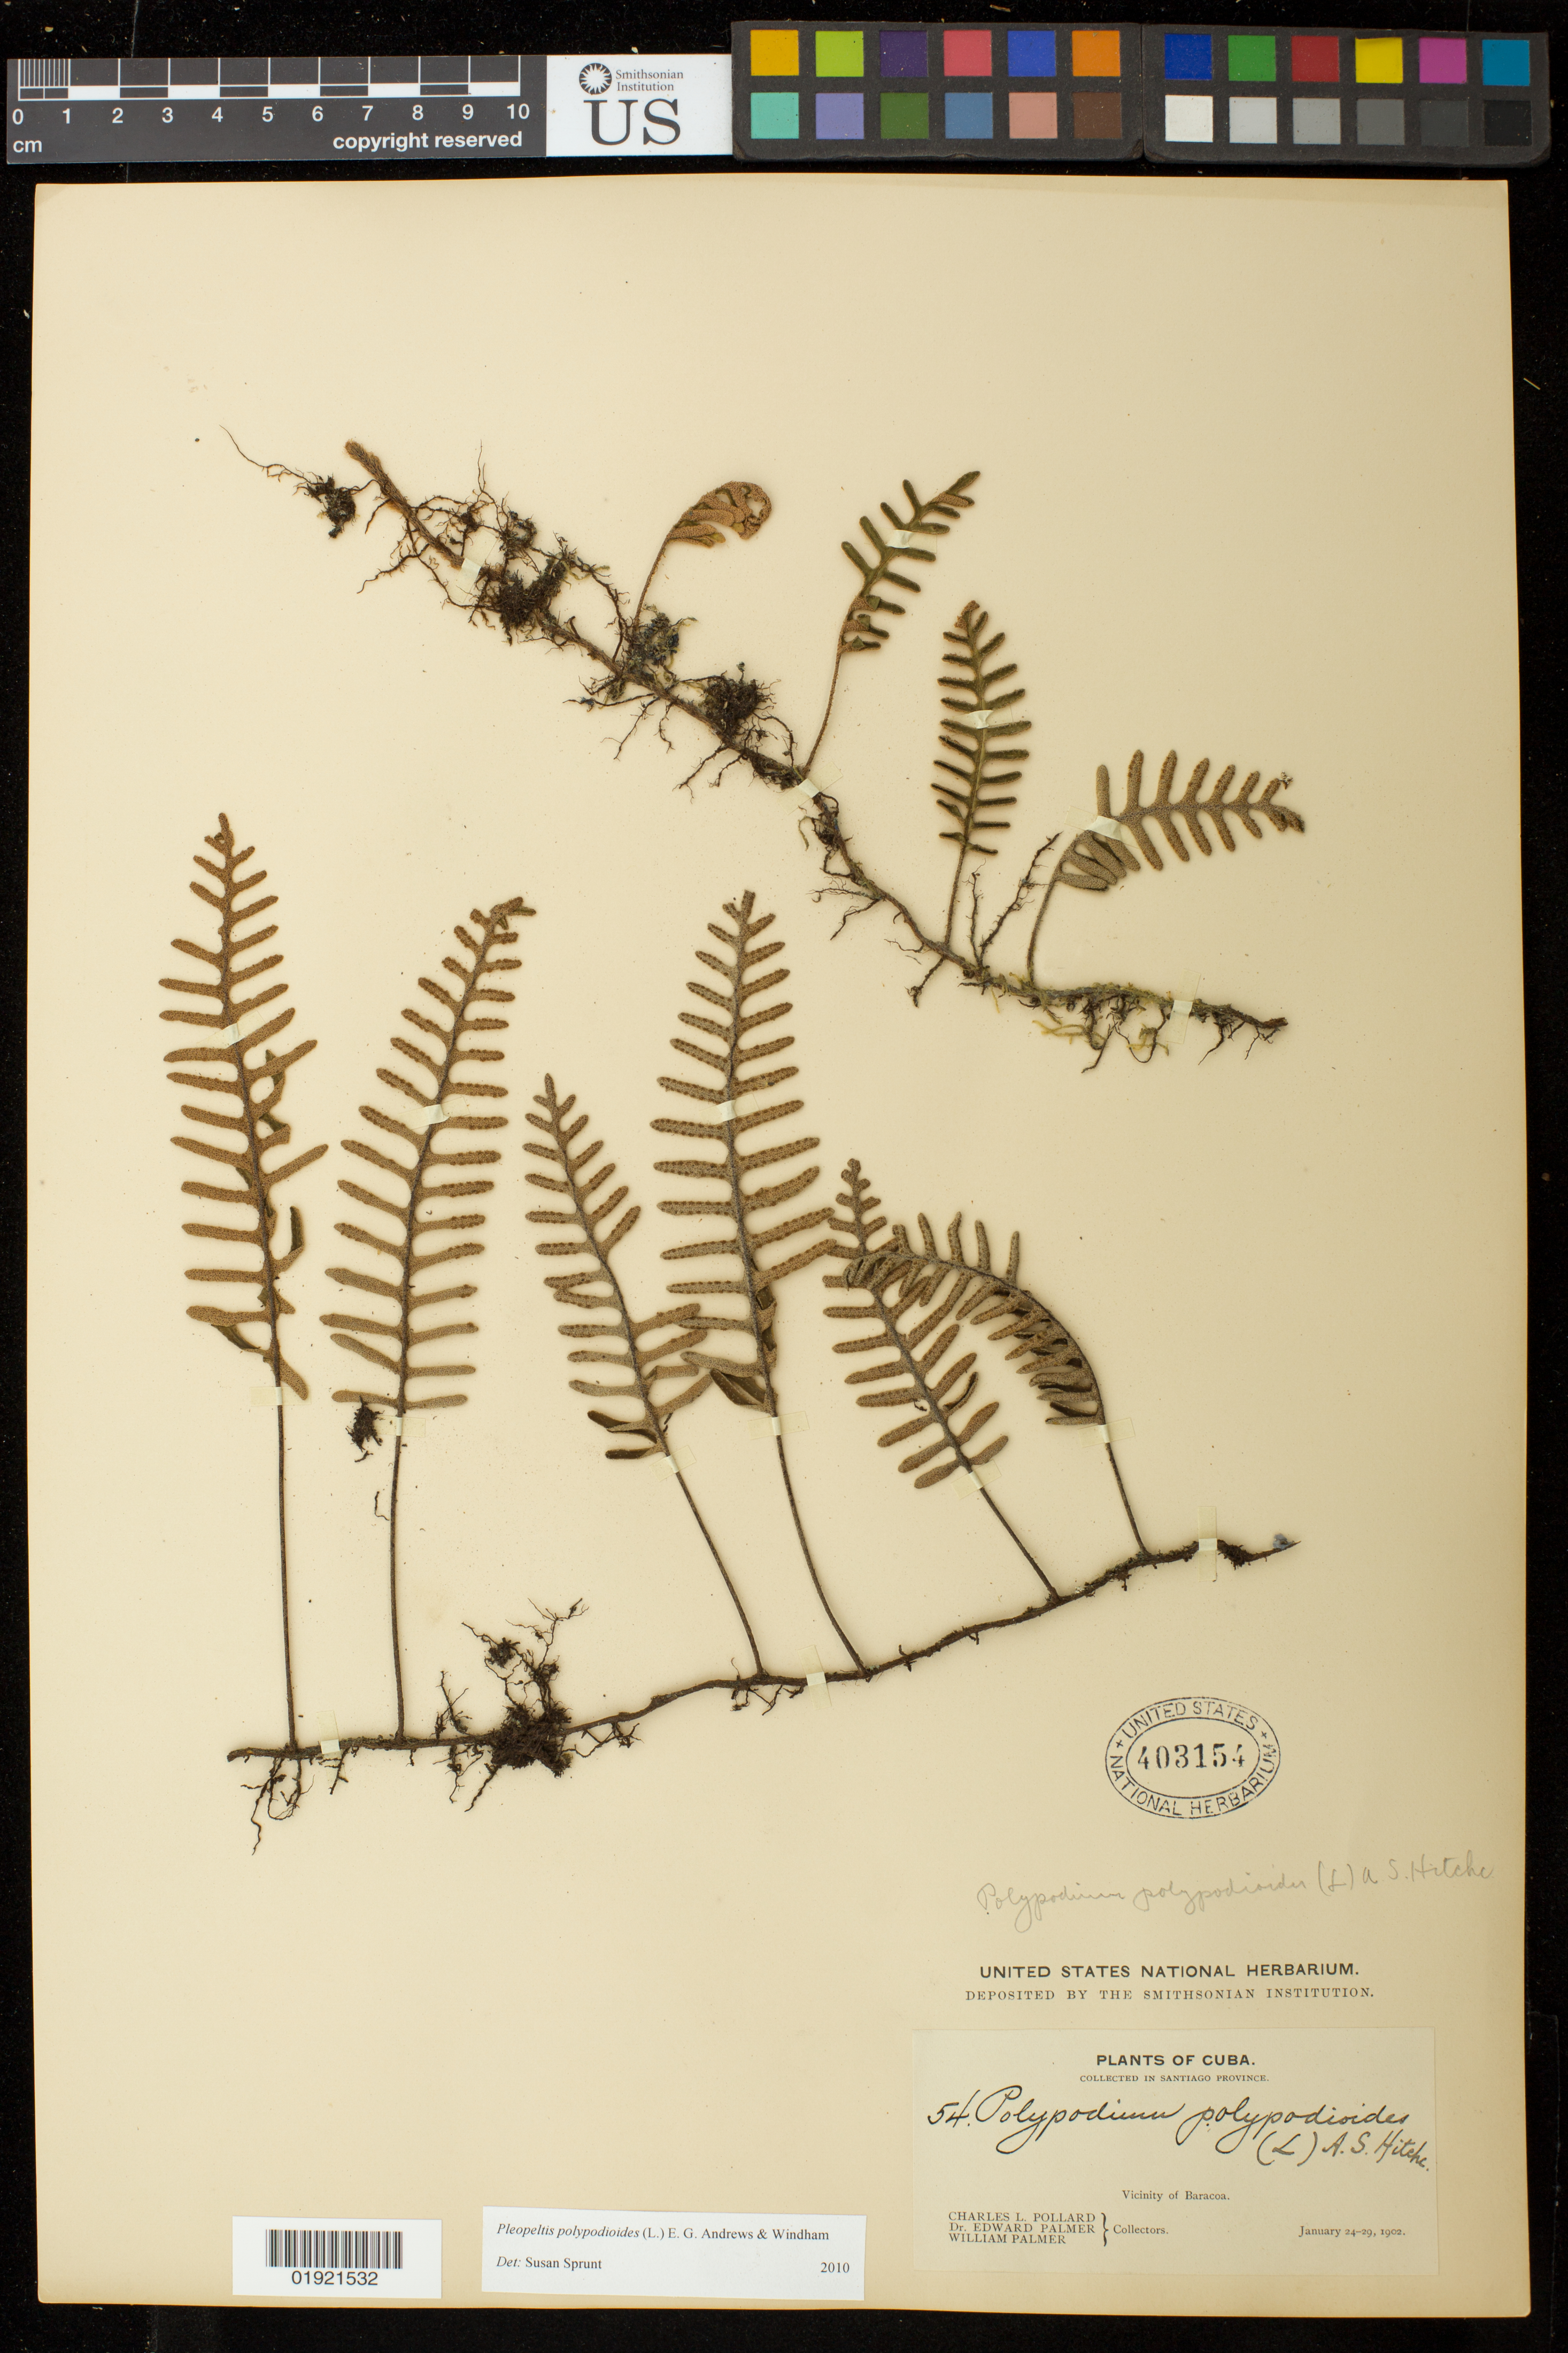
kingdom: Plantae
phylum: Tracheophyta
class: Polypodiopsida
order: Polypodiales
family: Polypodiaceae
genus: Pleopeltis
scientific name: Pleopeltis polypodioides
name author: (L.) E.G. Andrews & Windham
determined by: Sprunt, S. V.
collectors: C. L. Pollard, E. Palmer & W. Palmer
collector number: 54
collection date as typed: January 24-29, 1902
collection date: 1902-01-24/1902-01-29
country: Cuba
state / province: Santiago de Cuba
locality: Santiago Province, vicinity of Baracoa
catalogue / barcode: US 403154